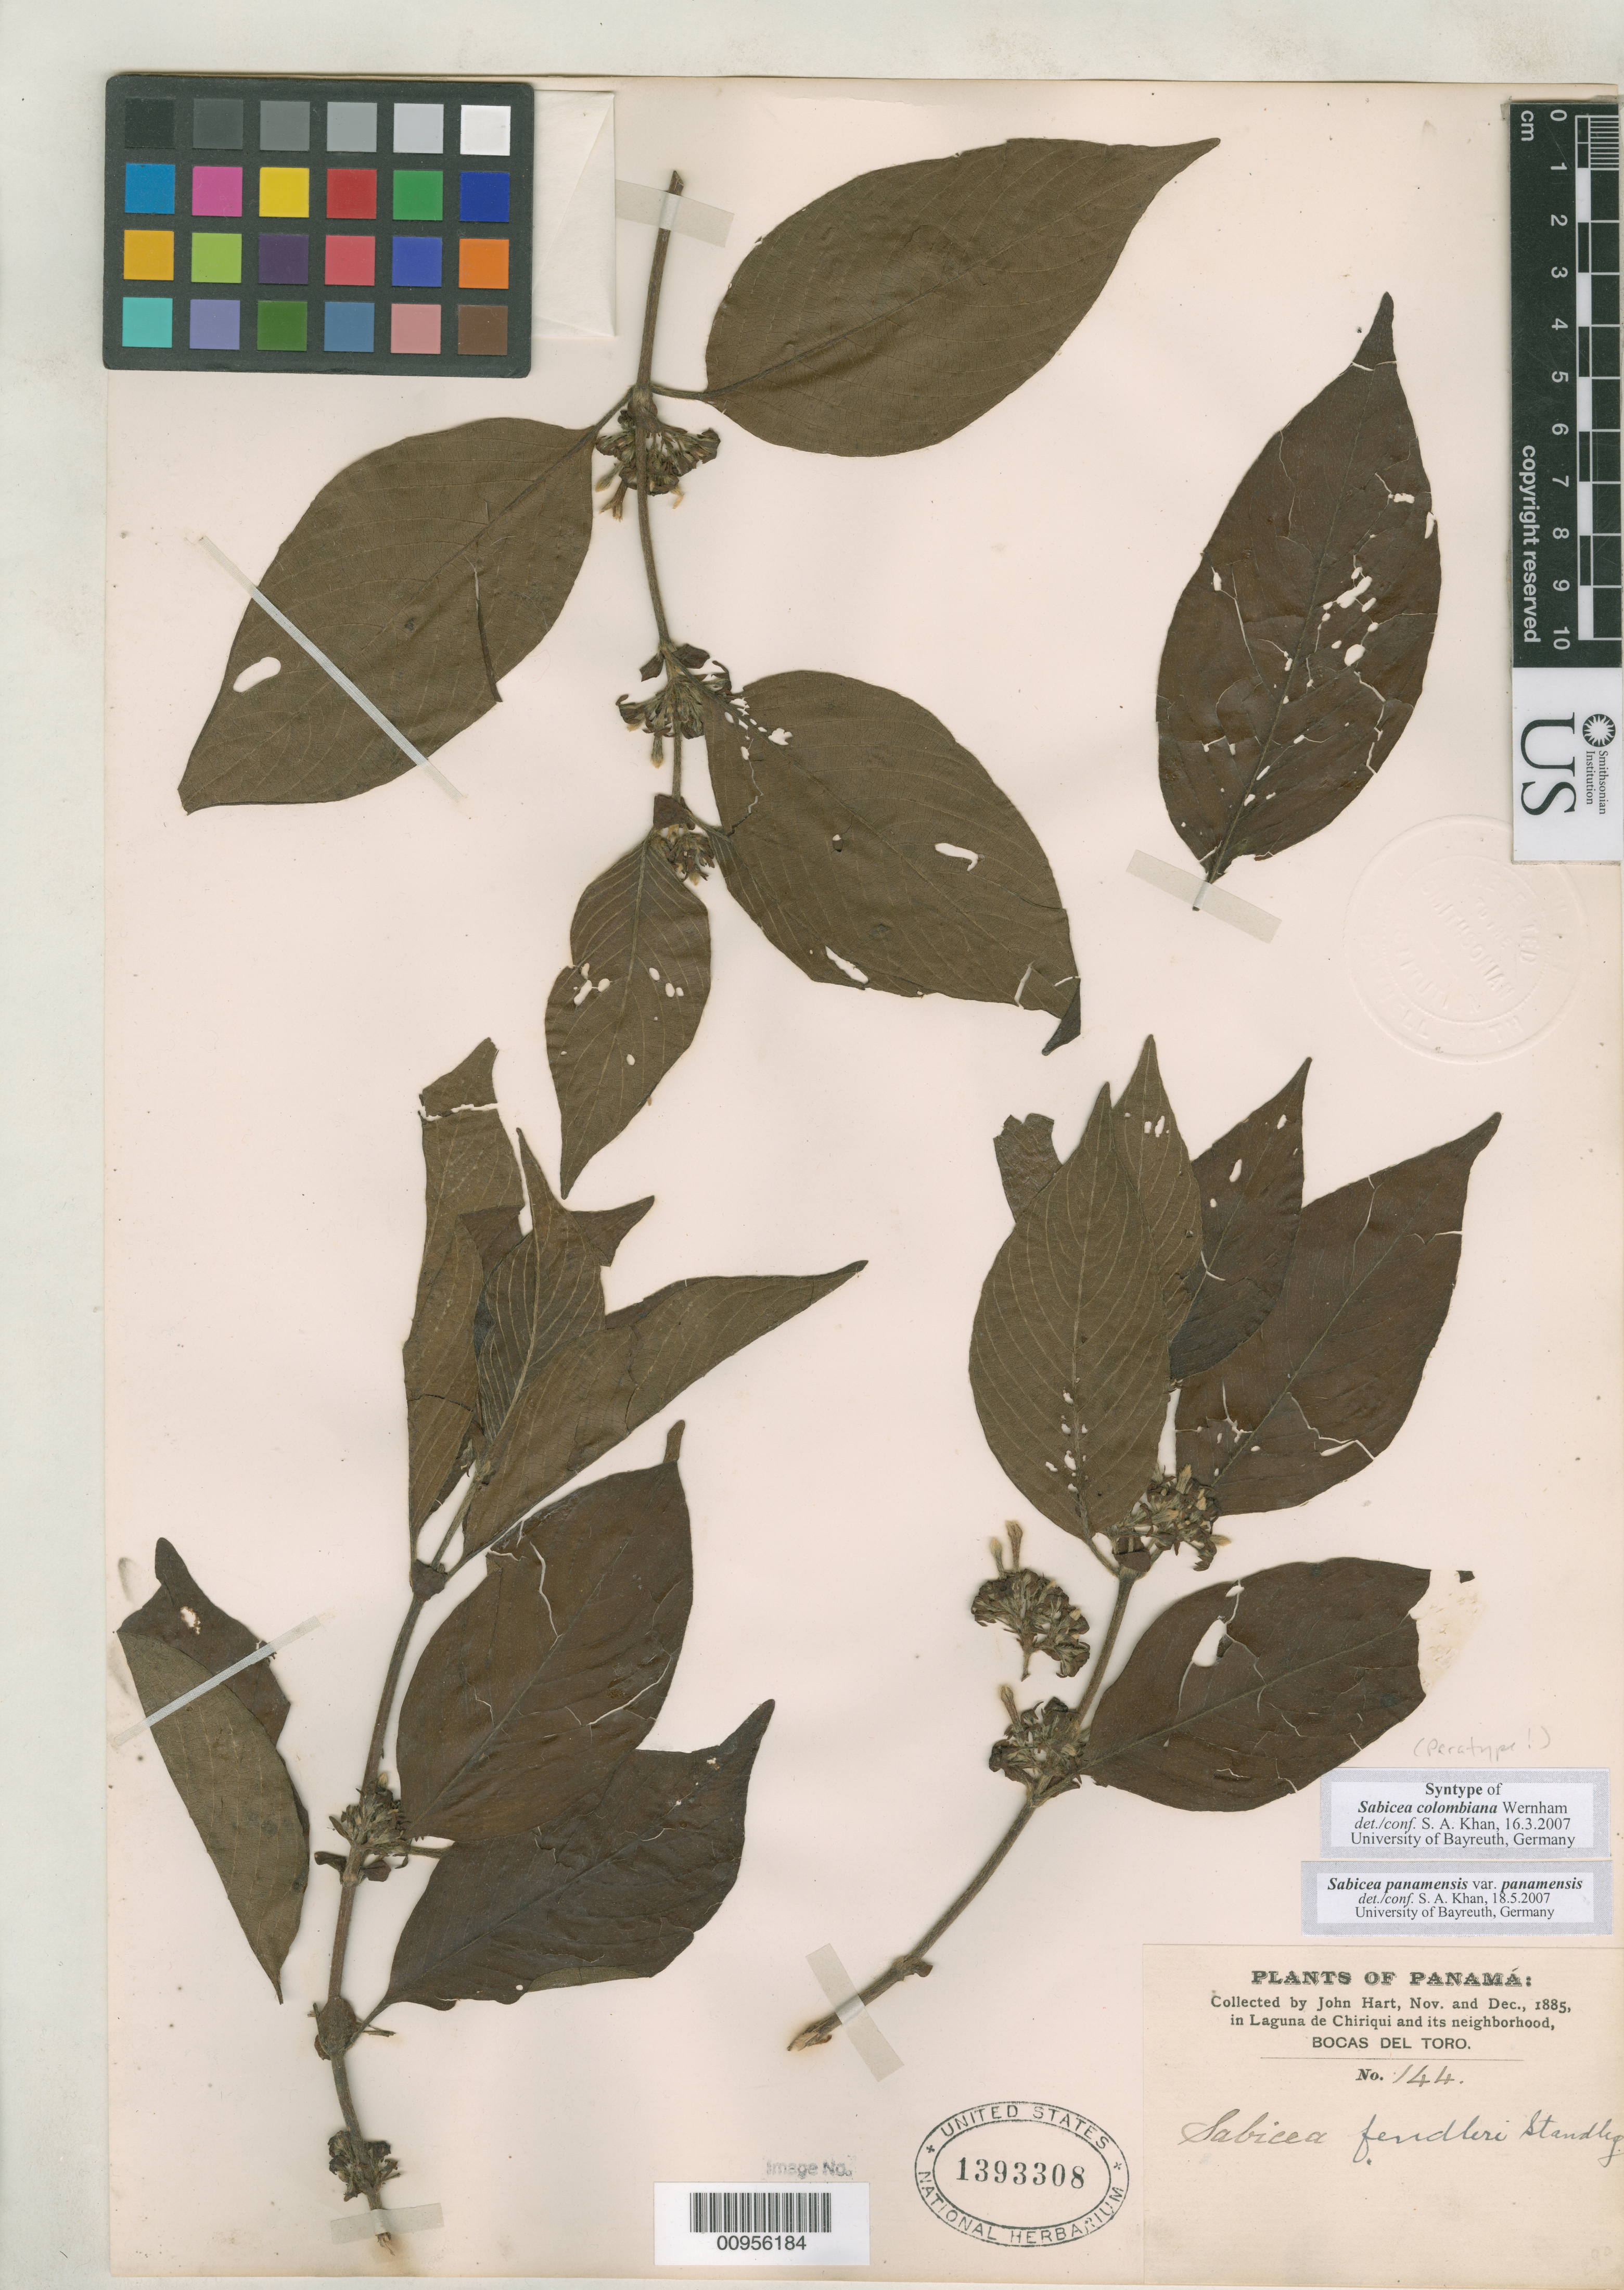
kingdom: Plantae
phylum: Tracheophyta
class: Magnoliopsida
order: Gentianales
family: Rubiaceae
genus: Sabicea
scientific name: Sabicea colombiana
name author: Wernham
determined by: Khan, Saleh A.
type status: Paratype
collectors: J. Hart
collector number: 144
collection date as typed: Nov 1885 and -- Dec 1885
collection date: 1885-11,1885-12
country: Panama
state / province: Bocas del Toro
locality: Laguna de Chiriqui an dits neighborhood.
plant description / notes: Annotated by S.A. Khan (2007) as "syntype" but protologue specifies "Linden's 1498 may be regarded as the type" (see also Steyermark 1967, Mem. NYBG 17: 308-309). Note: Khan has also annotated US dup. of Linden 1498 as "isotype".; Specimen ex John Donnell Smith herbarium.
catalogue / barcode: US 1393308